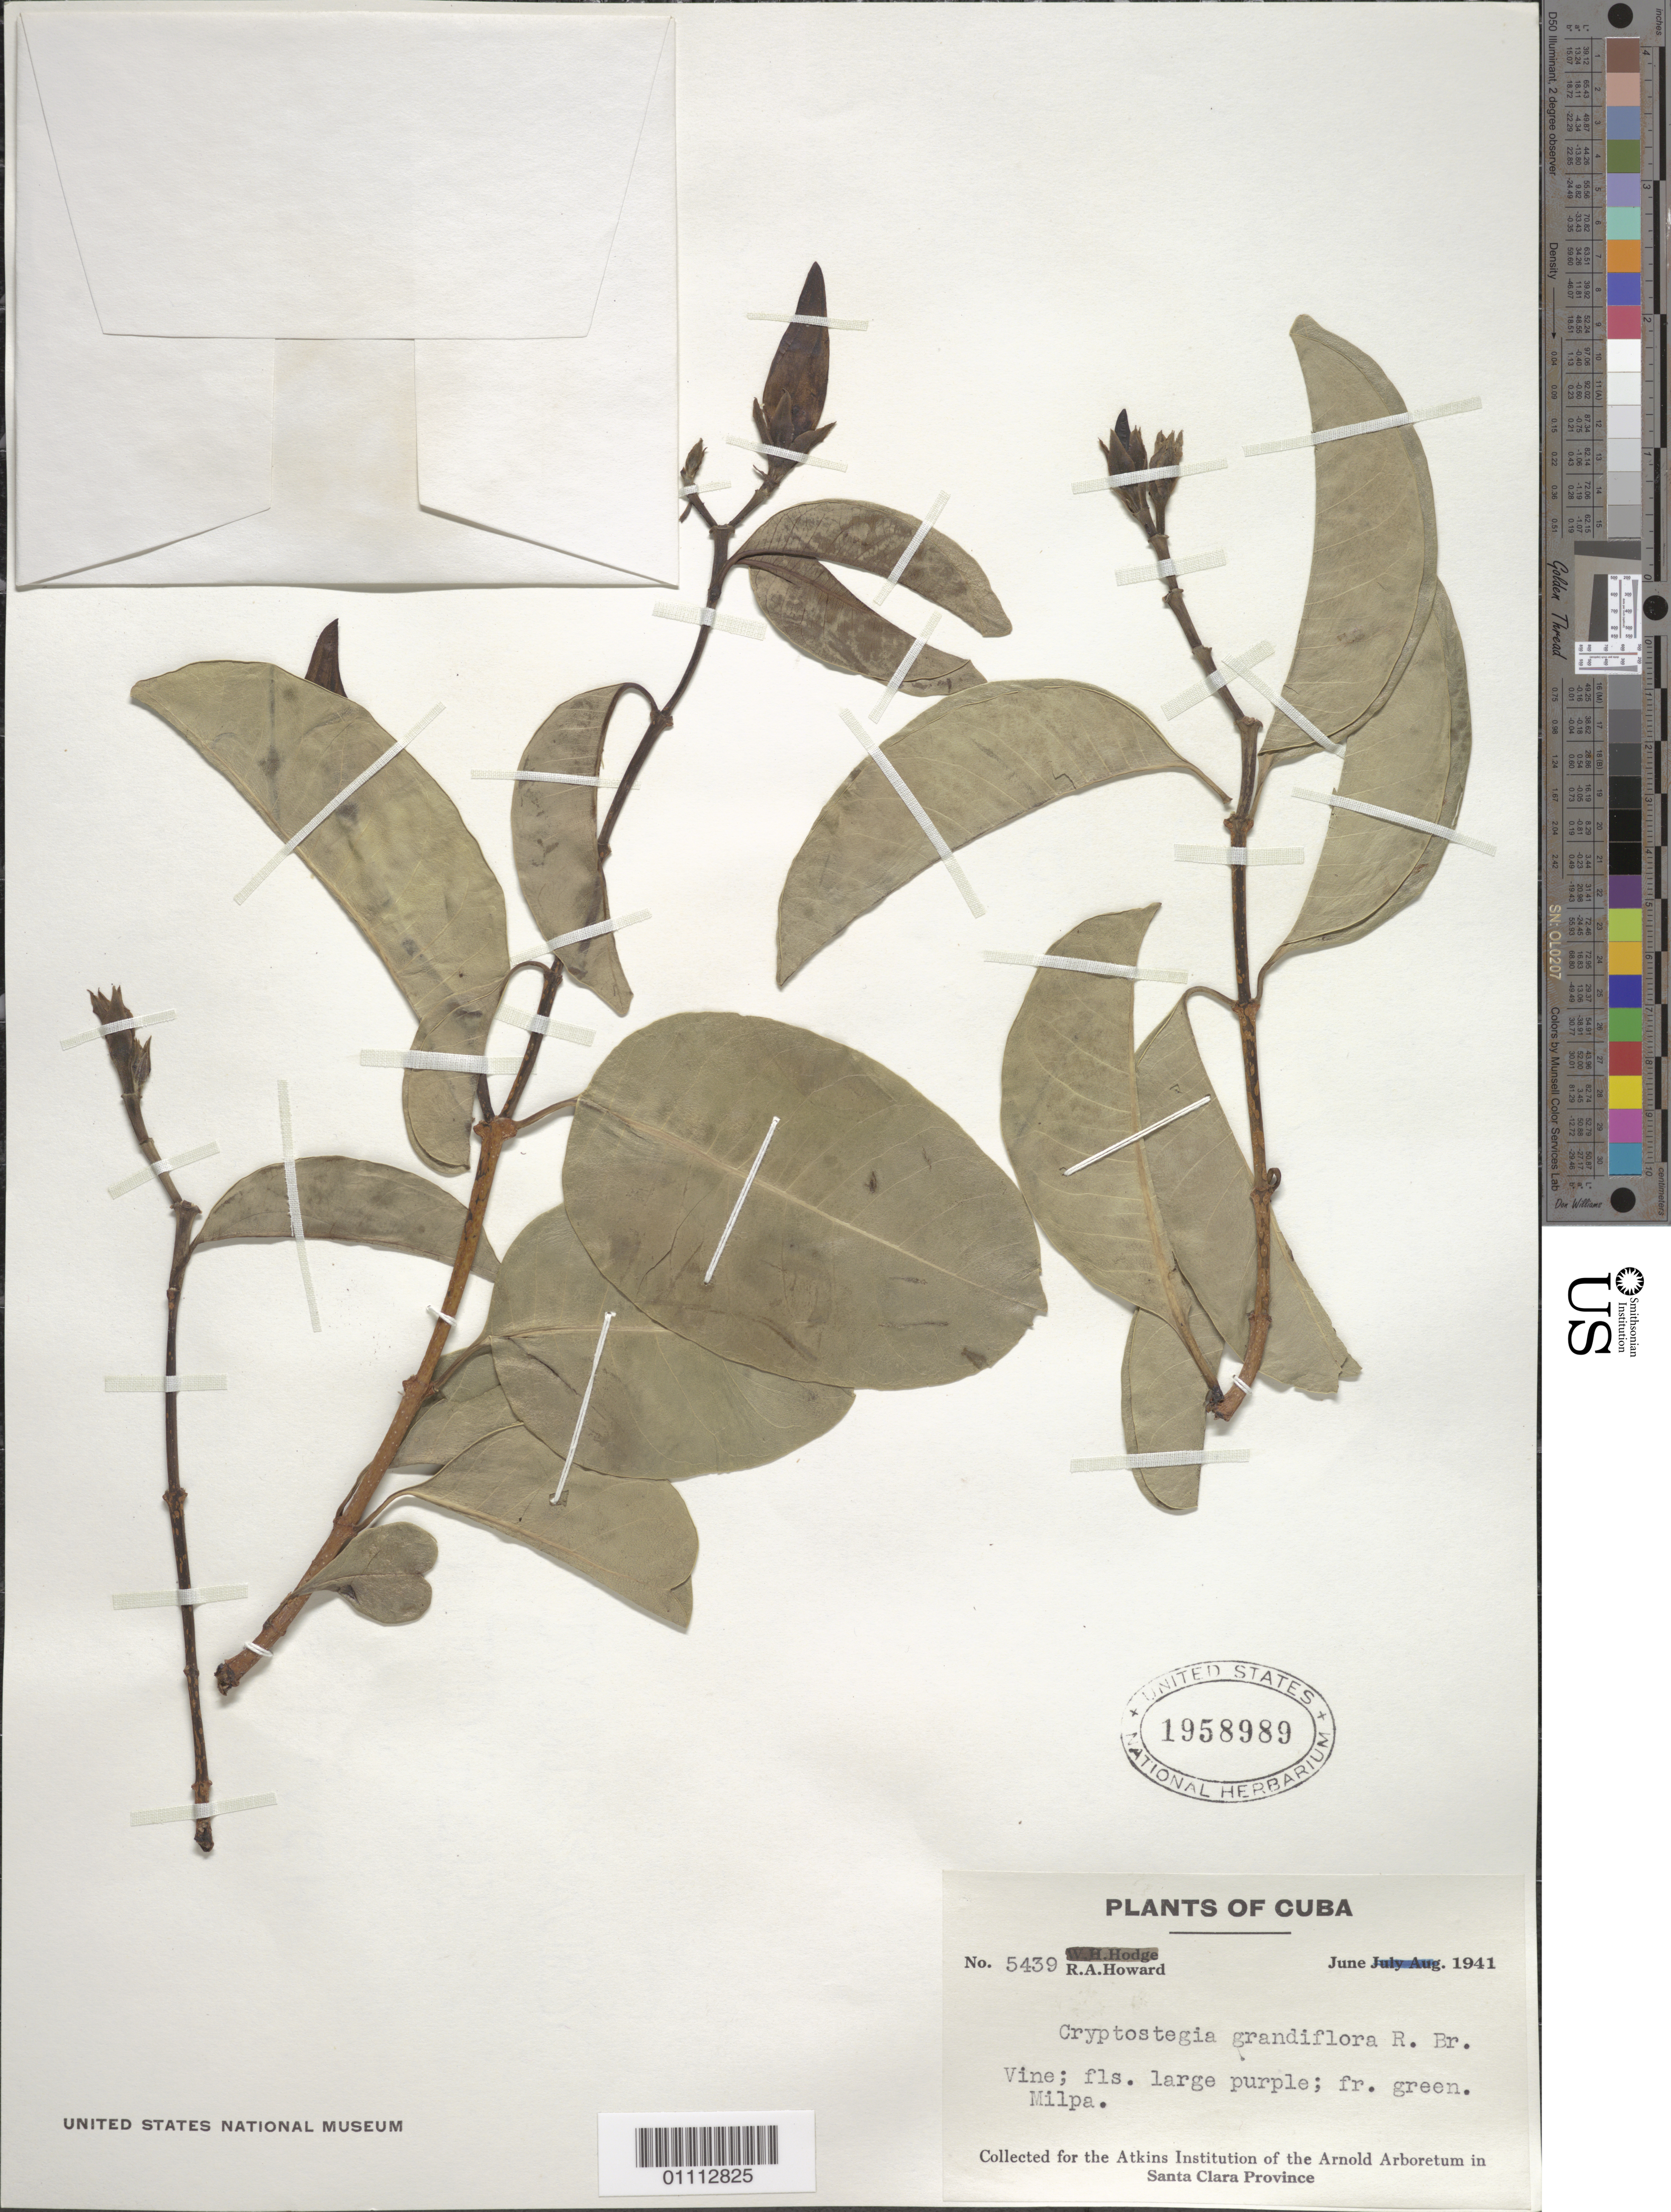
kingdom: Plantae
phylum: Tracheophyta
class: Magnoliopsida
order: Gentianales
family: Apocynaceae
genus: Cryptostegia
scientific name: Cryptostegia grandiflora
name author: Roxb. ex R. Br.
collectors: R. A. Howard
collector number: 5439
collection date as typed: Jun 1941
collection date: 1941-06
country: Cuba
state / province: Cienfuegos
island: Cuba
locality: Milpa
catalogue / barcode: US 1958989